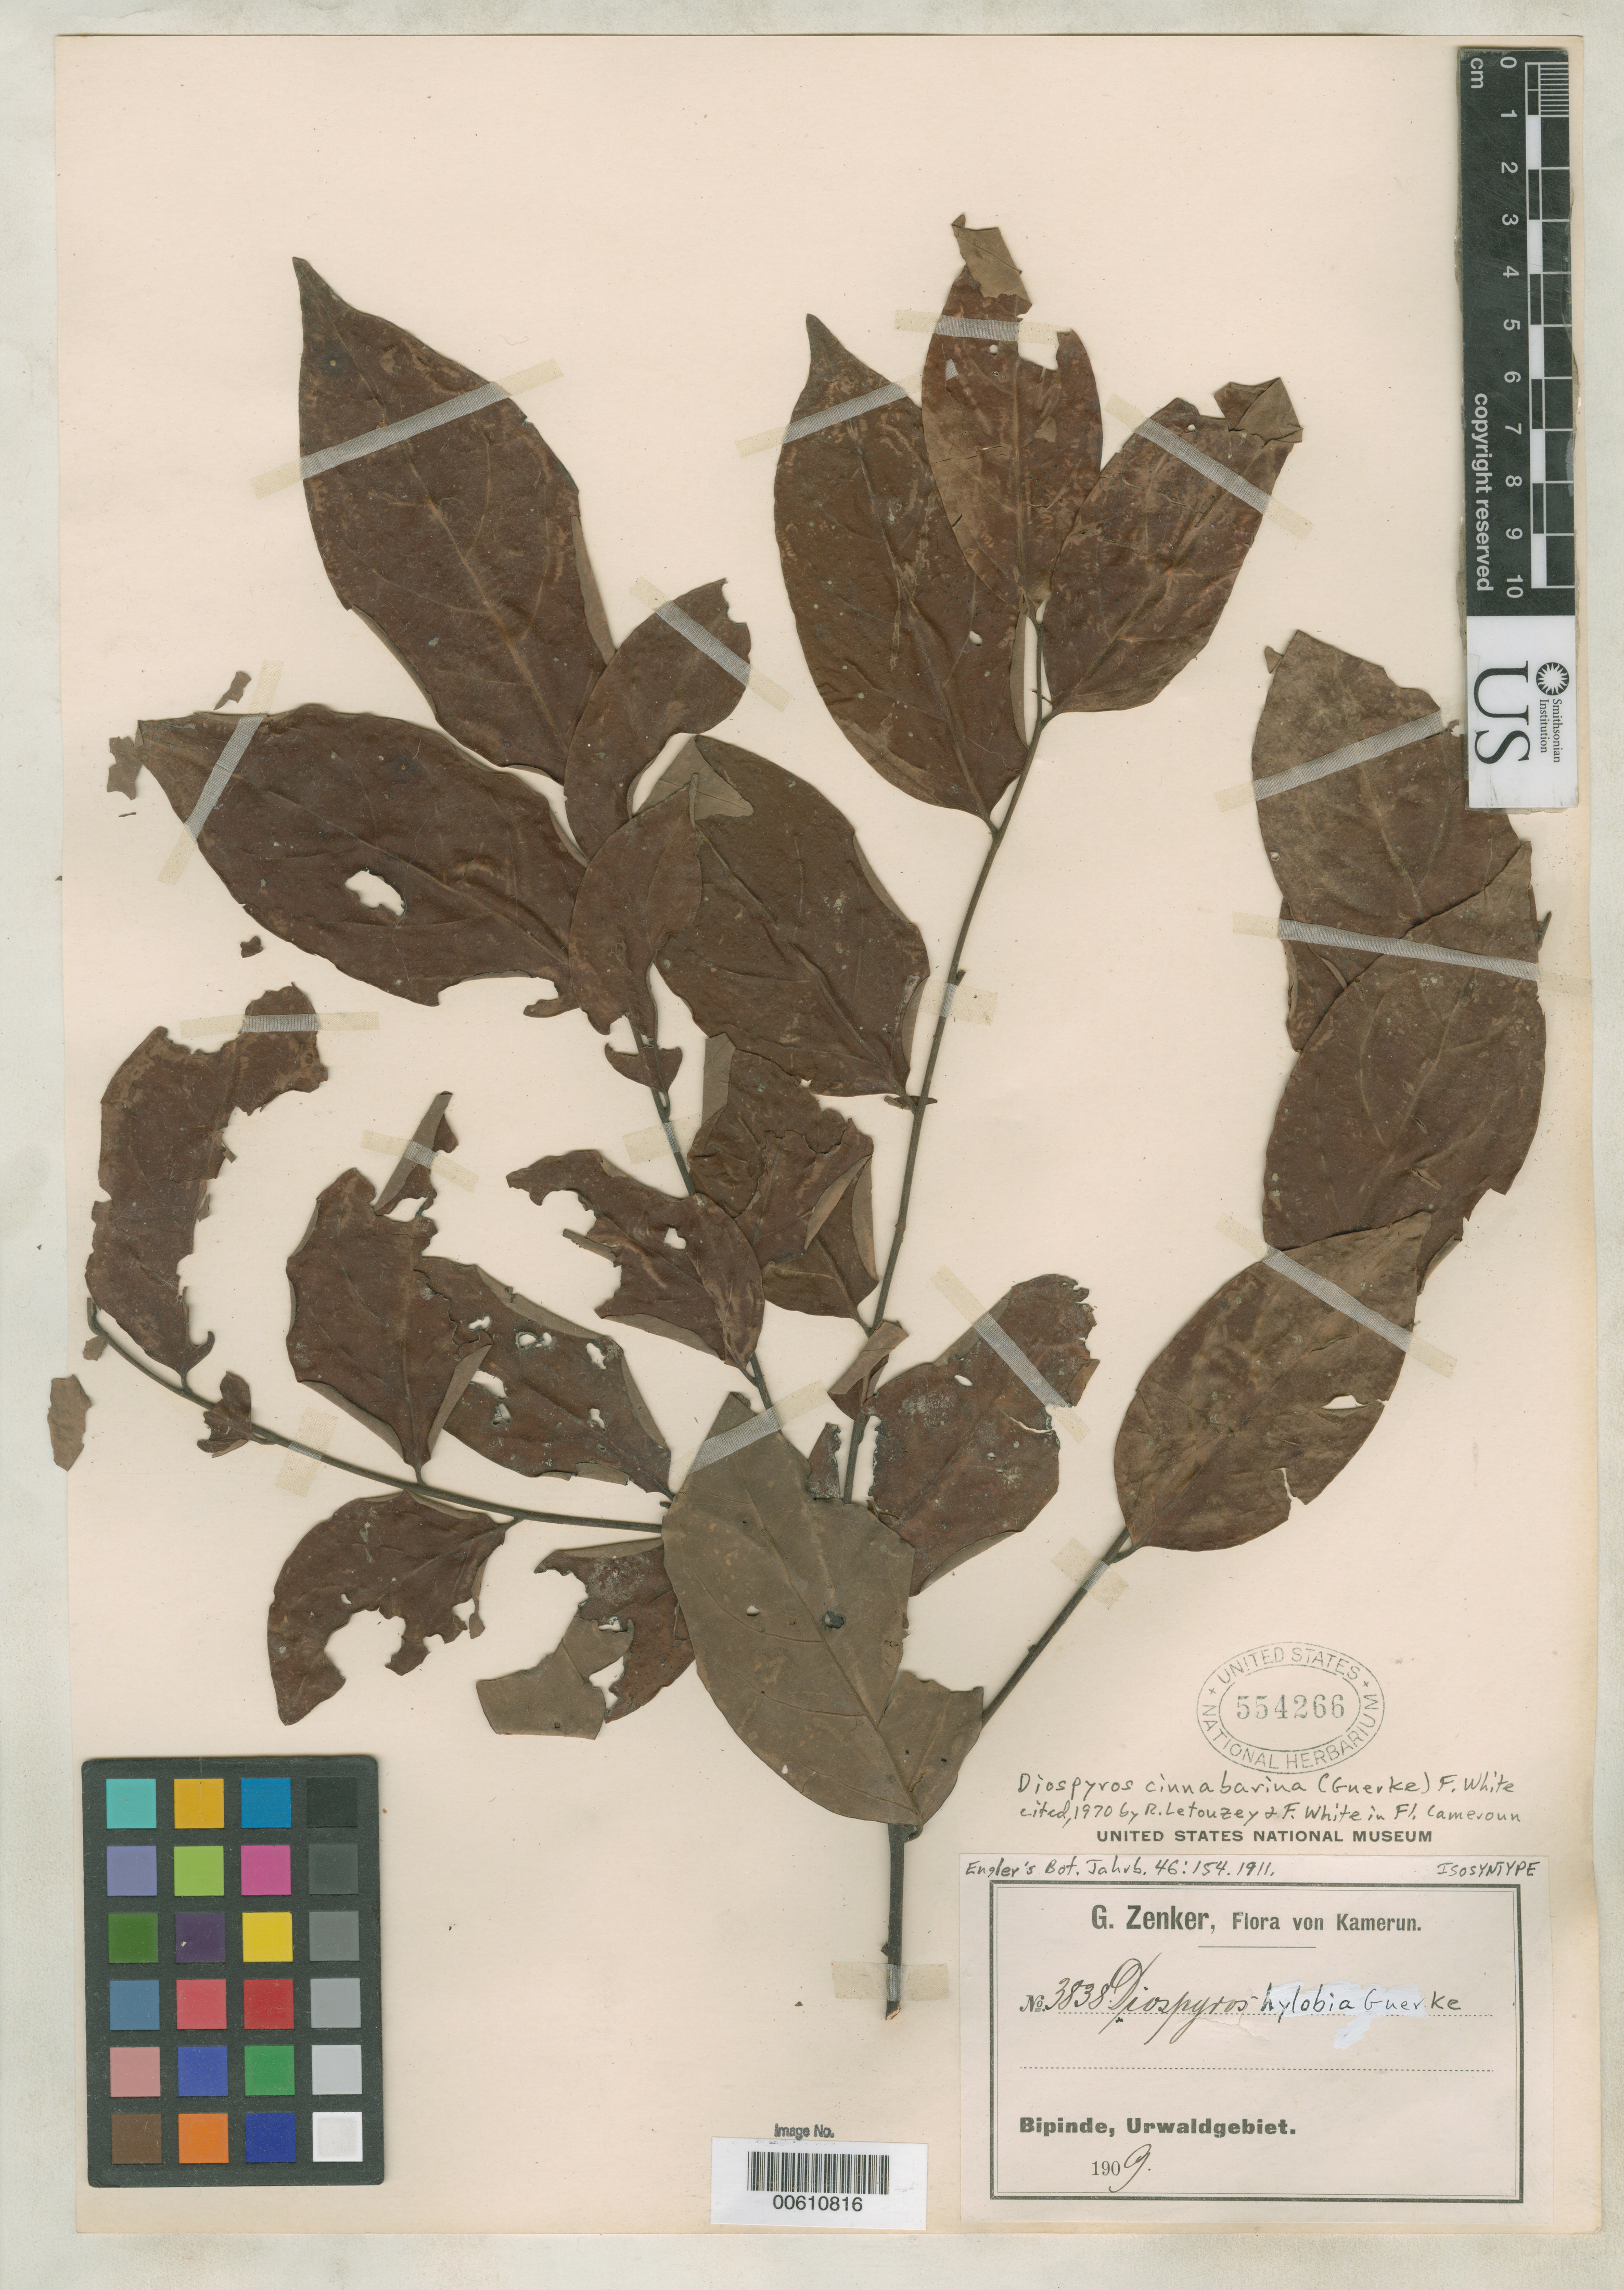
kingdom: Plantae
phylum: Tracheophyta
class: Magnoliopsida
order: Ericales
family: Ebenaceae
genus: Diospyros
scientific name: Diospyros hylobia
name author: Gürke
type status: Isosyntype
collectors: G. A. Zenker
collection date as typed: Feb 1909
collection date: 1909-02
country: Cameroon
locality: Bipinde, Urwaldgebiet.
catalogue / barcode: US 554266